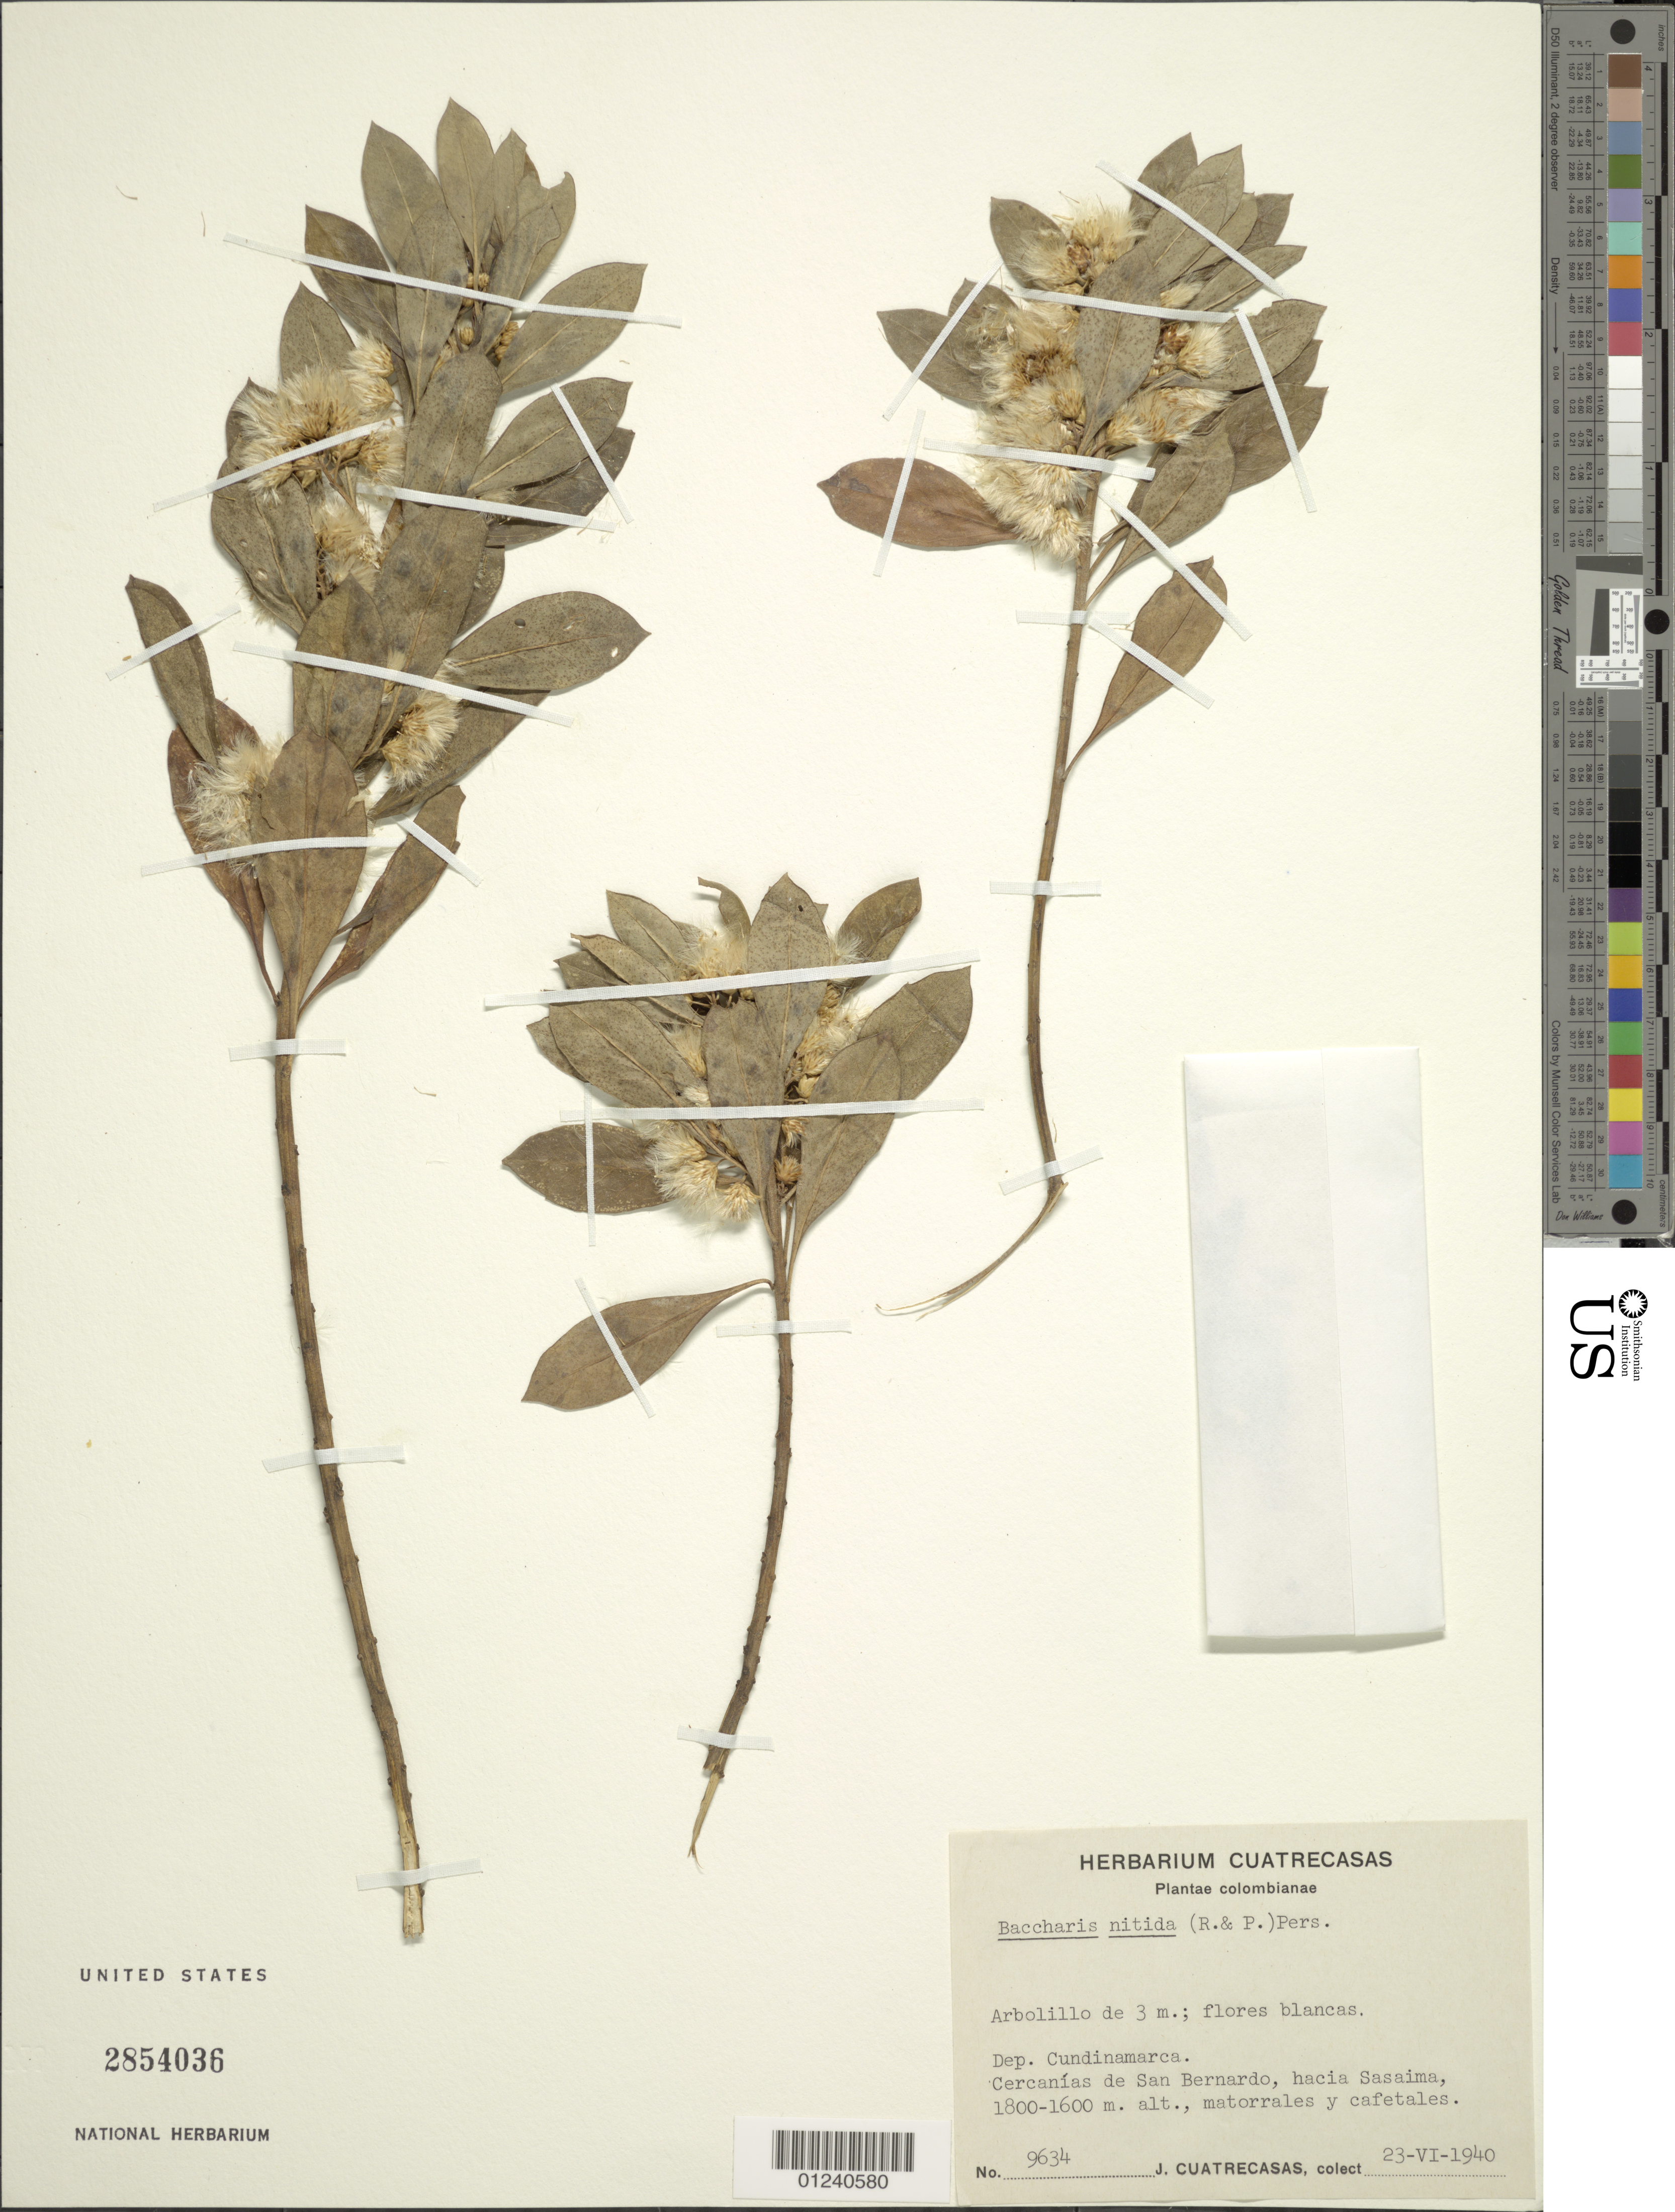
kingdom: Plantae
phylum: Tracheophyta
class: Magnoliopsida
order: Asterales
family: Asteraceae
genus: Baccharis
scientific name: Baccharis nitida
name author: (Ruiz & Pav.) Pers.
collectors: J. Cuatrecasas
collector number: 9634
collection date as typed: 23 Jun 1940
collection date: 1940-06-23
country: Colombia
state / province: Cundinamarca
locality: Cercanias de San Bernardo, hacia Sasaima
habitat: matorrales y cafetales.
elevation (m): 1800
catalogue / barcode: US 2854036